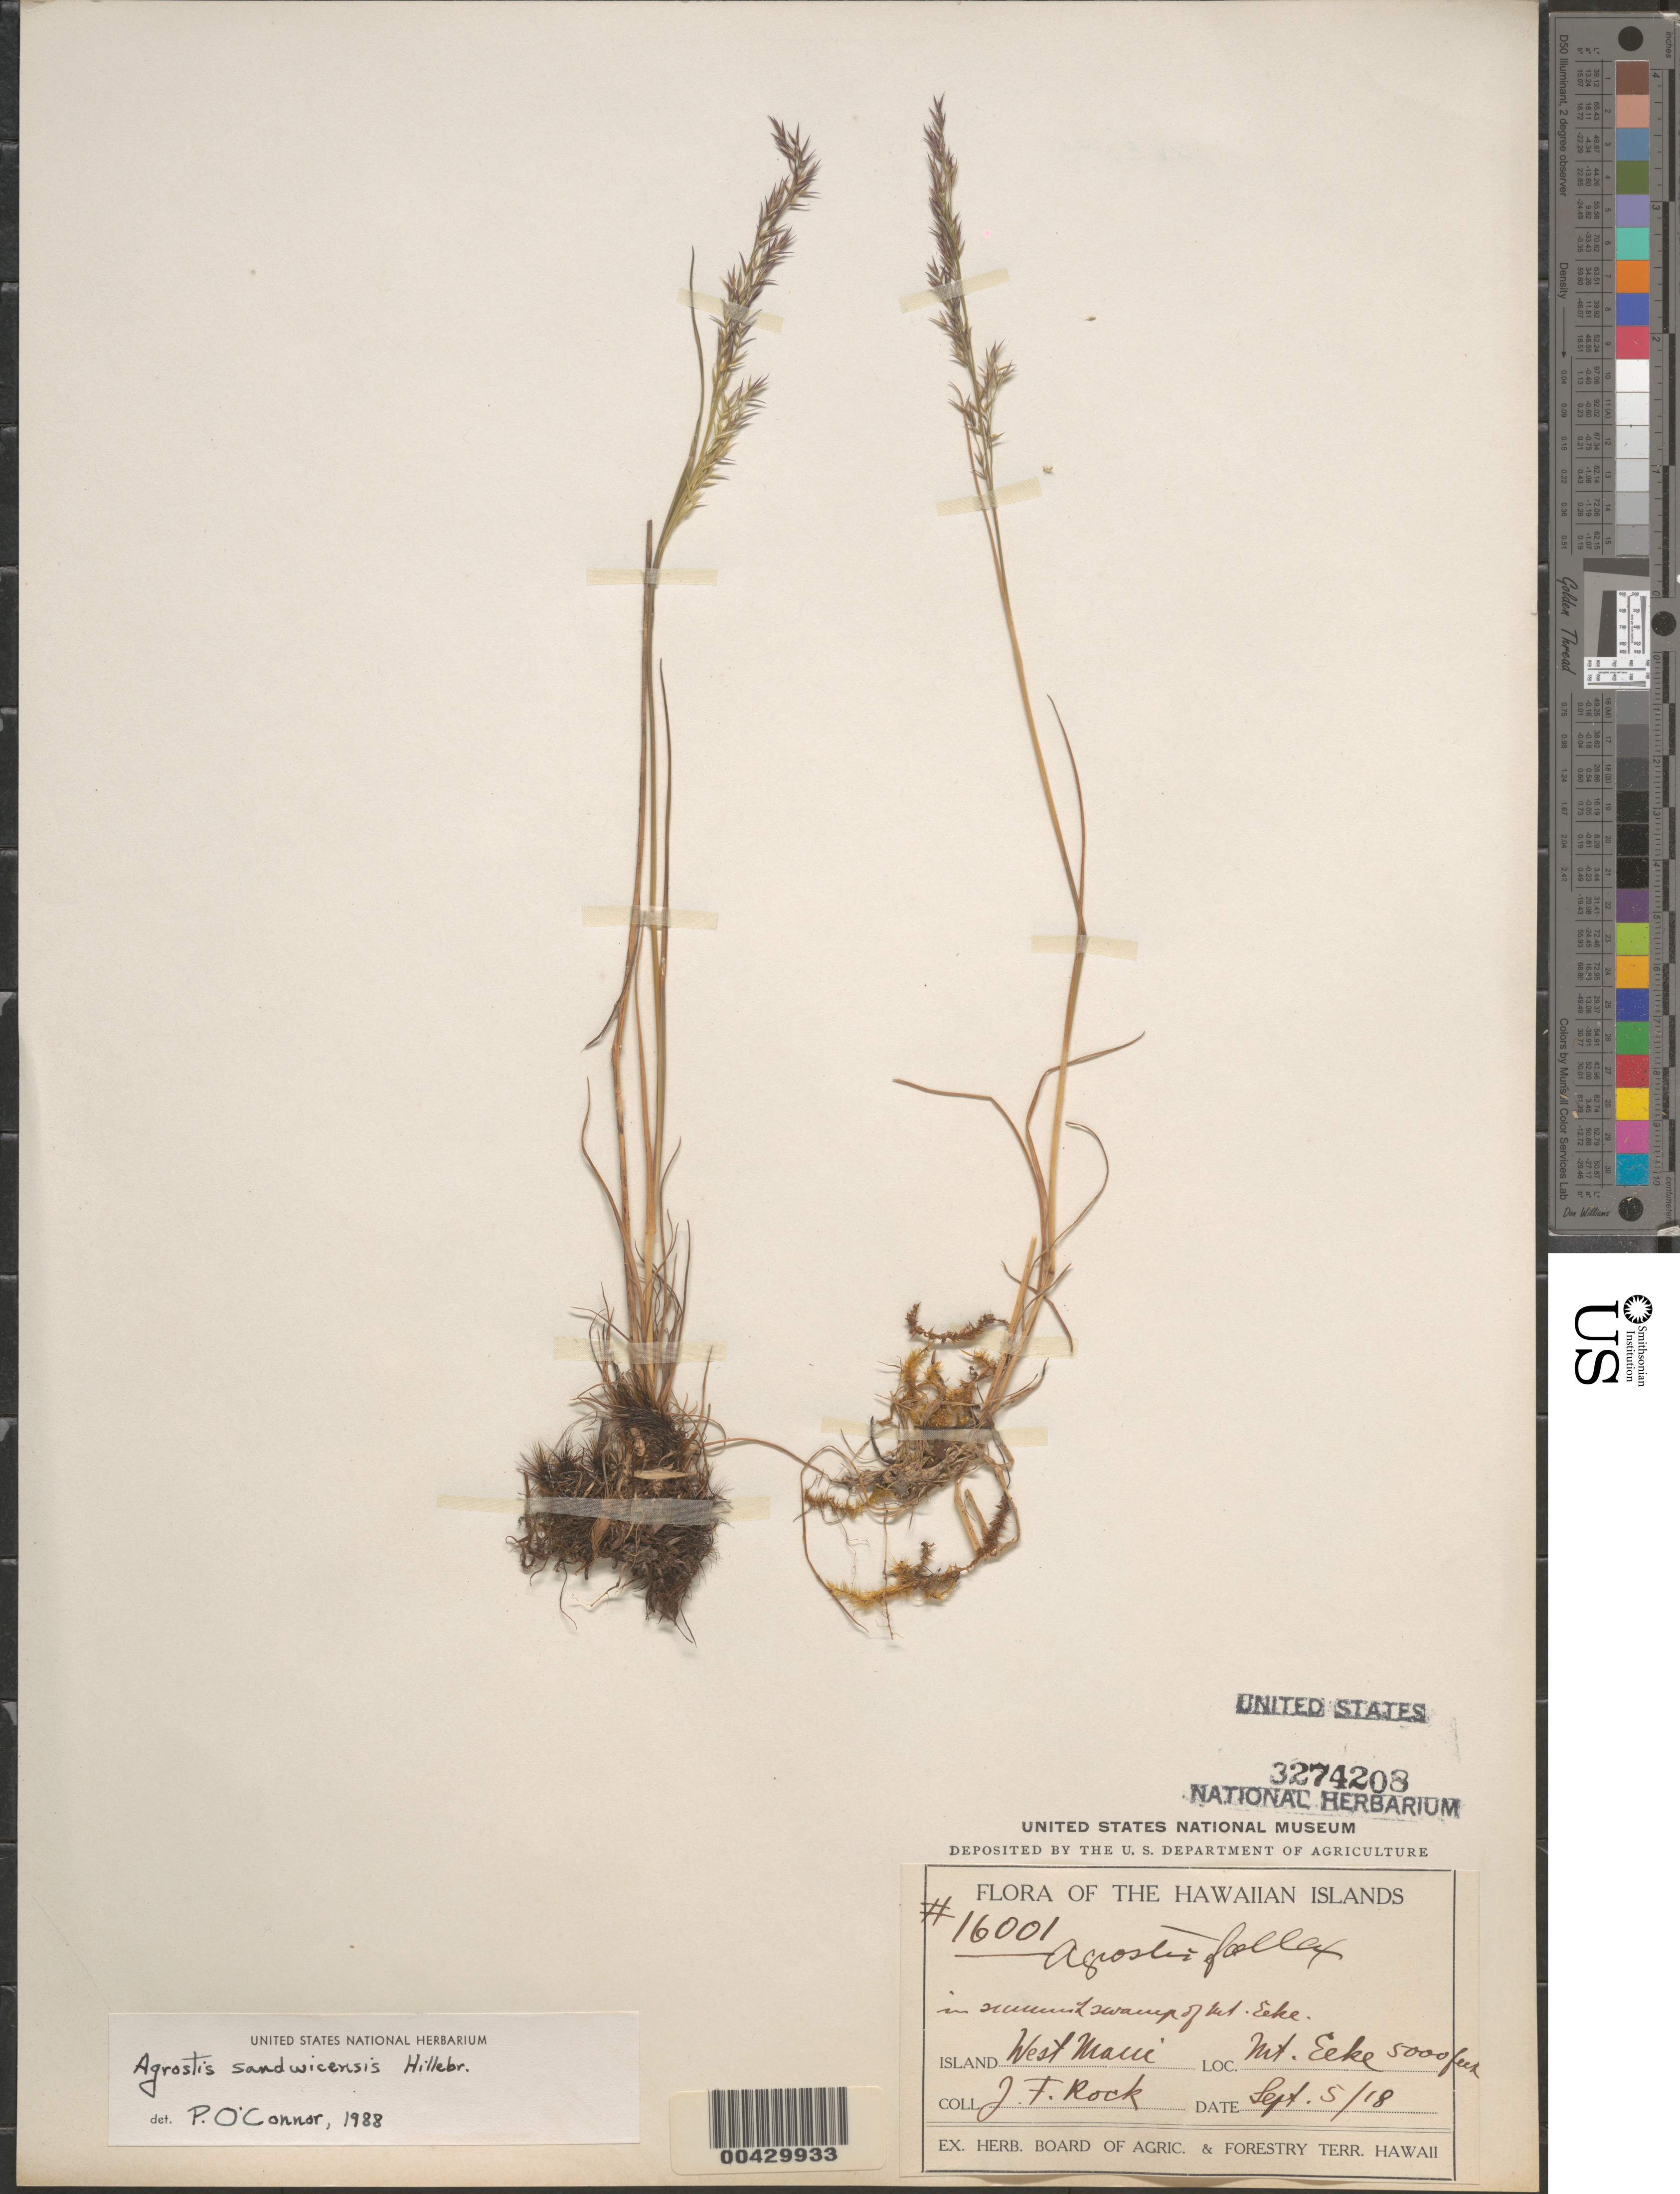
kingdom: Plantae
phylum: Tracheophyta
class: Liliopsida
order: Poales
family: Poaceae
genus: Agrostis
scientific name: Agrostis sandwicensis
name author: Hillebr.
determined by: O'Connor, P.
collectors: J. F. Rock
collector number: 16001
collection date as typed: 5 Sep 1918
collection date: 1918-09-05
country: United States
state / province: Hawaii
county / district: Maui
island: Maui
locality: Mount Eke, in summit swamp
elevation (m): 1524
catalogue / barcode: US 3274208